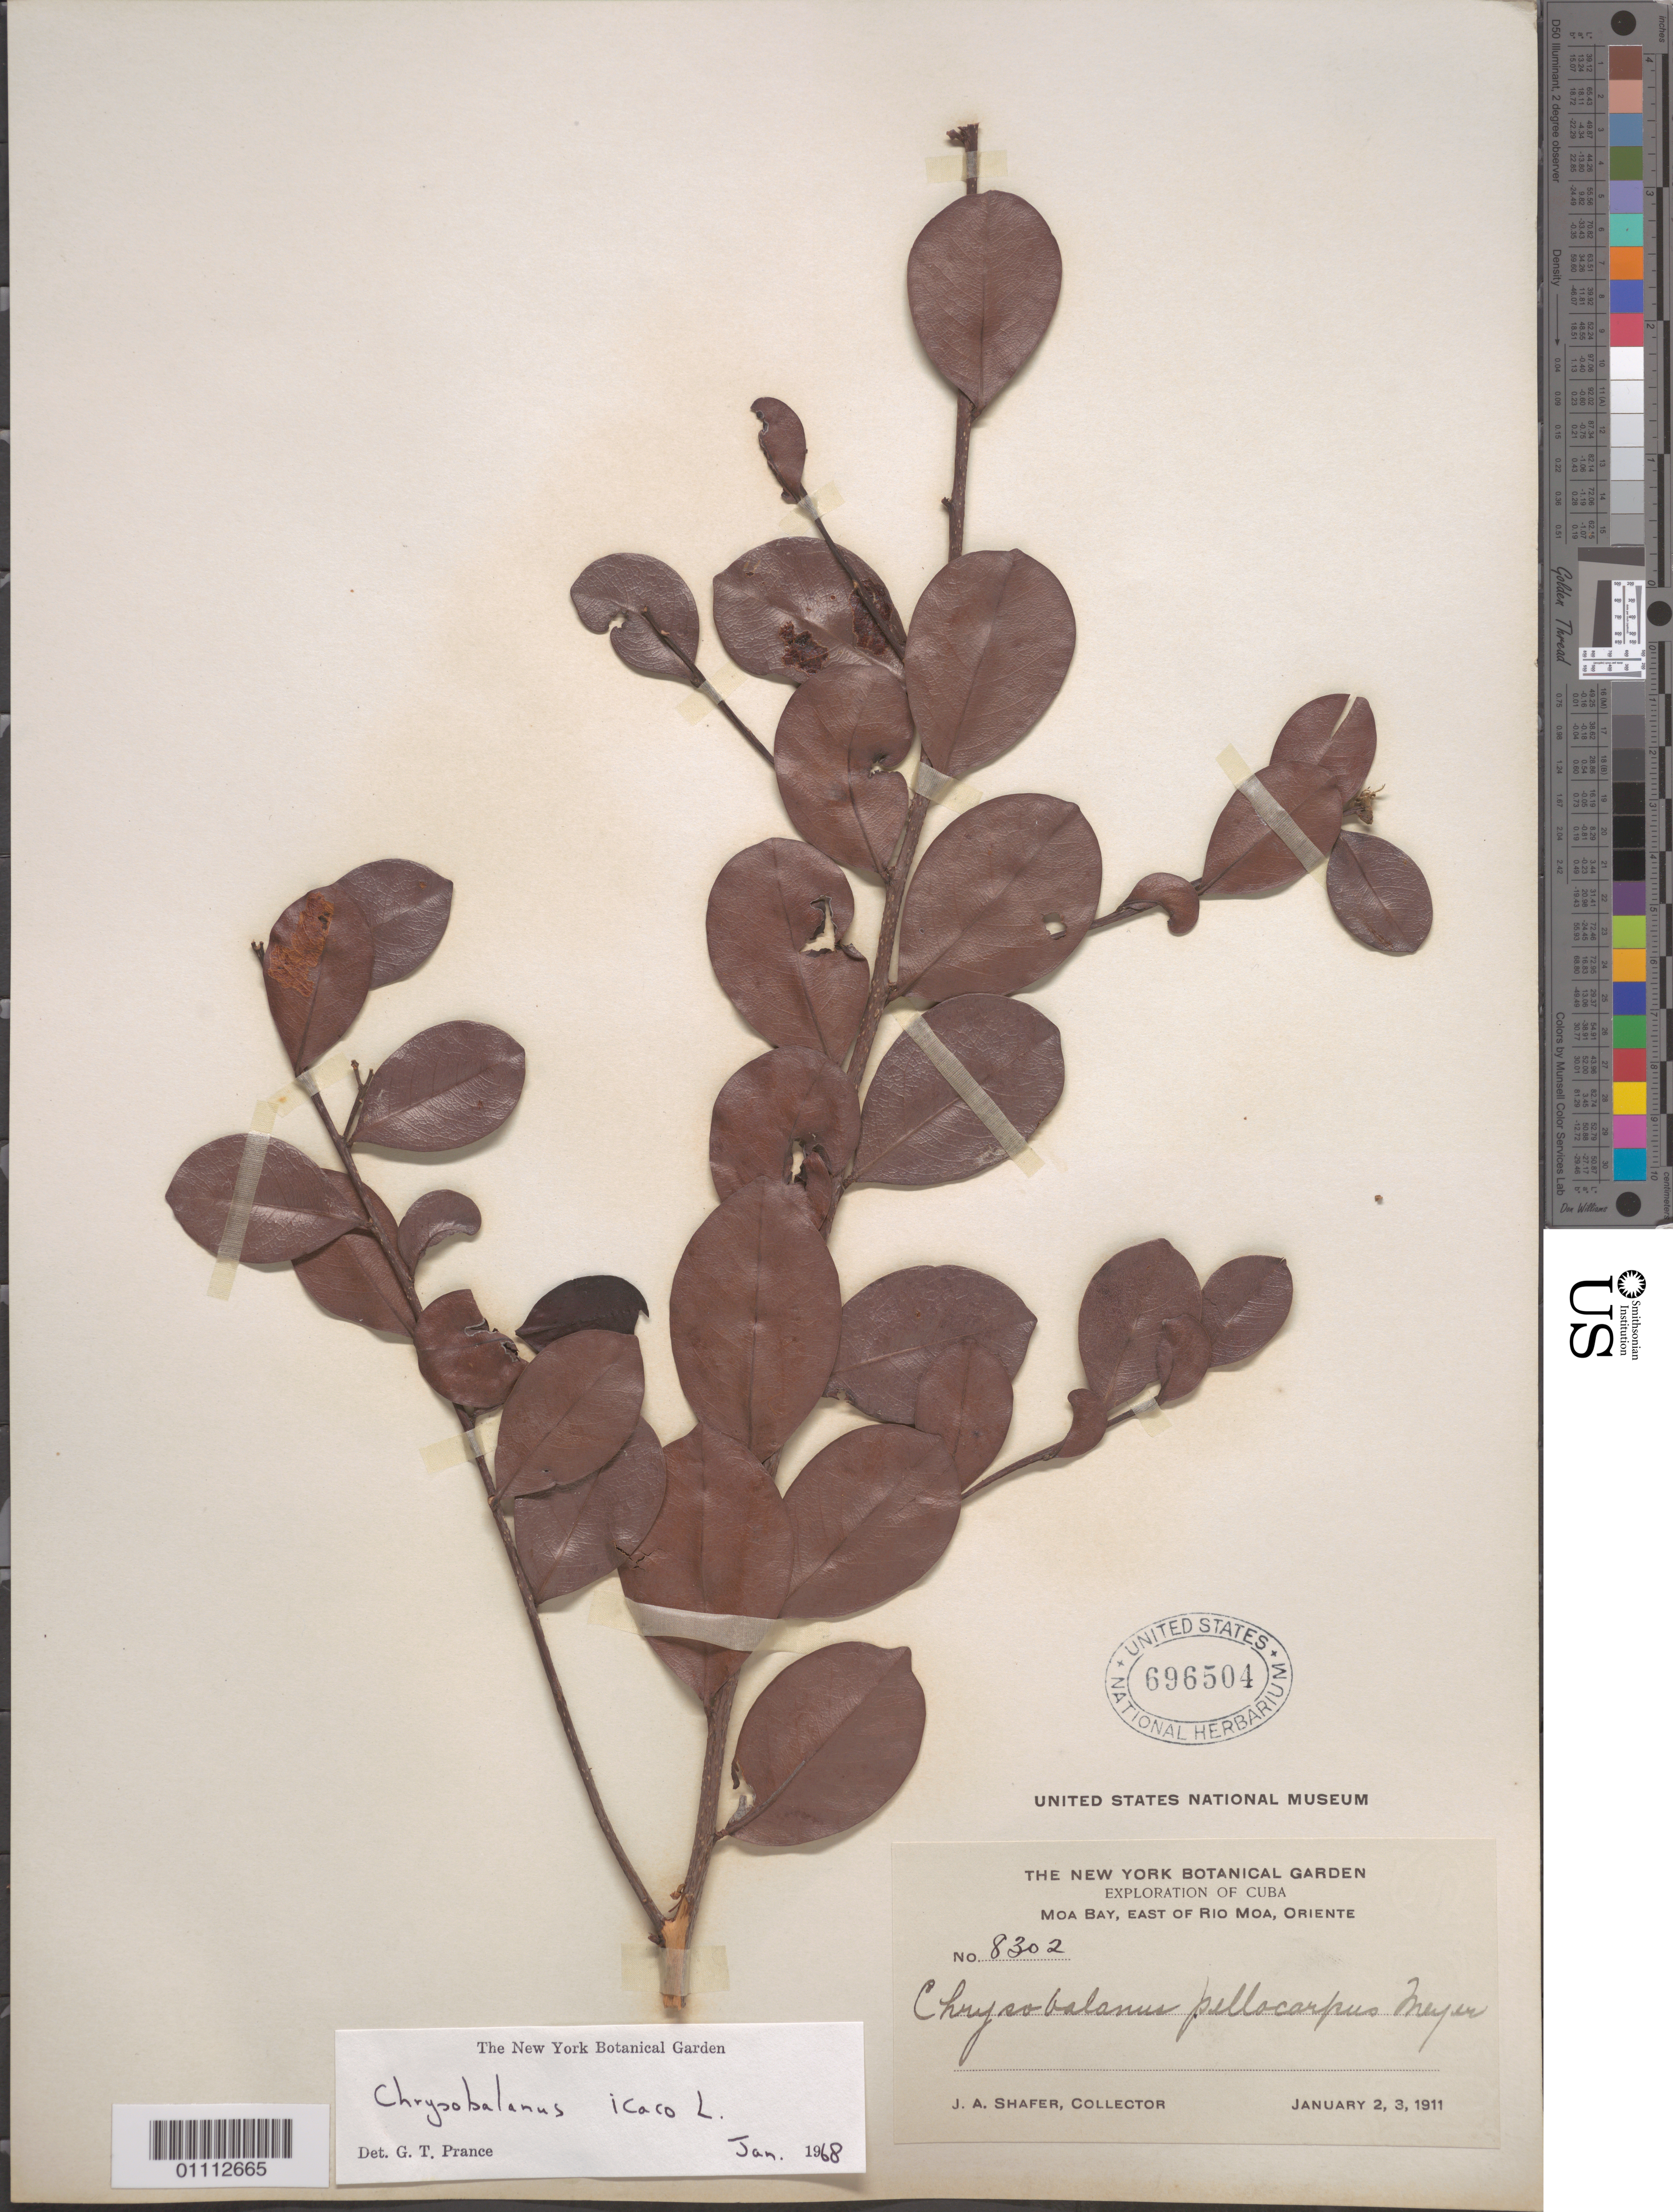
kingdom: Plantae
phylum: Tracheophyta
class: Magnoliopsida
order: Malpighiales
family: Chrysobalanaceae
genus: Chrysobalanus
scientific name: Chrysobalanus icaco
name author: L.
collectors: J. A. Shafer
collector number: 8302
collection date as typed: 02 Jan 1911 to 03 Jan 1911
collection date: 1911-01-02/1911-01-03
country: Cuba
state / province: Holguín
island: Cuba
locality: Moa Bay, East of Rio Moa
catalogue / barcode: US 696504